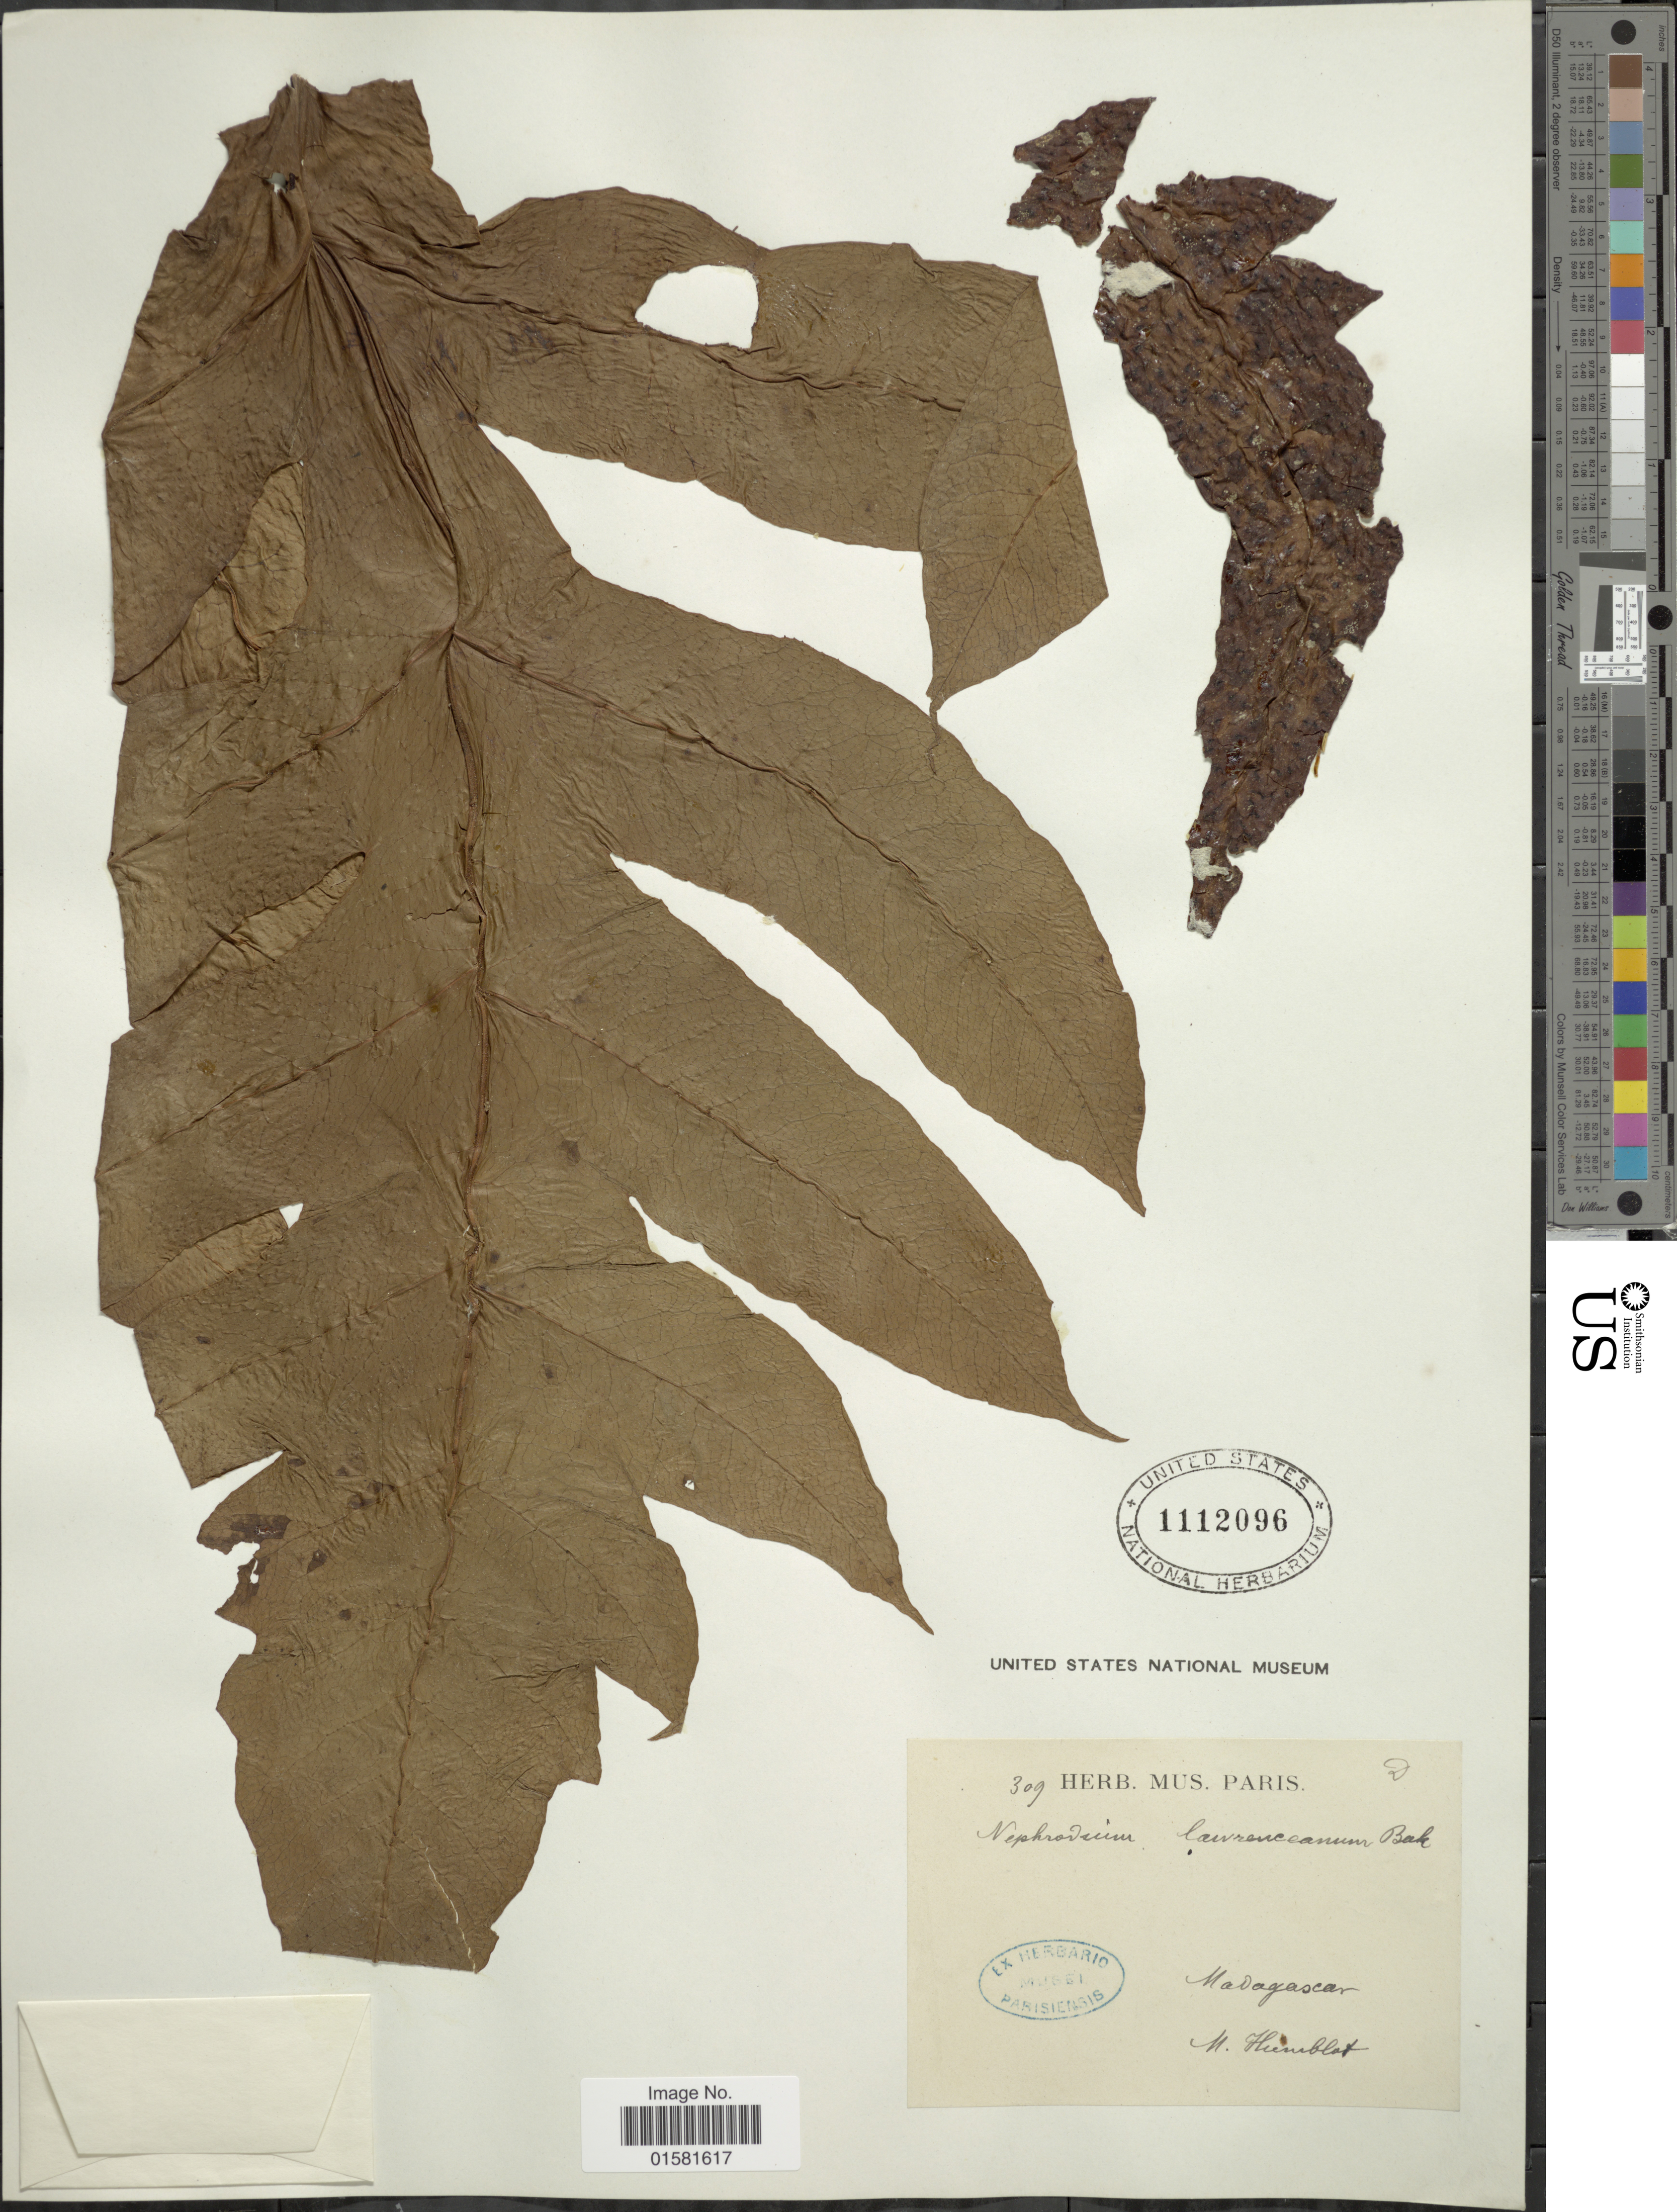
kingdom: Plantae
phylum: Tracheophyta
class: Polypodiopsida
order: Polypodiales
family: Tectariaceae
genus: Tectaria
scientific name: Tectaria lawrenceana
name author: (T. Moore) C. Chr.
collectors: M. Humblot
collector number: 309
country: Madagascar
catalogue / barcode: US 1112096